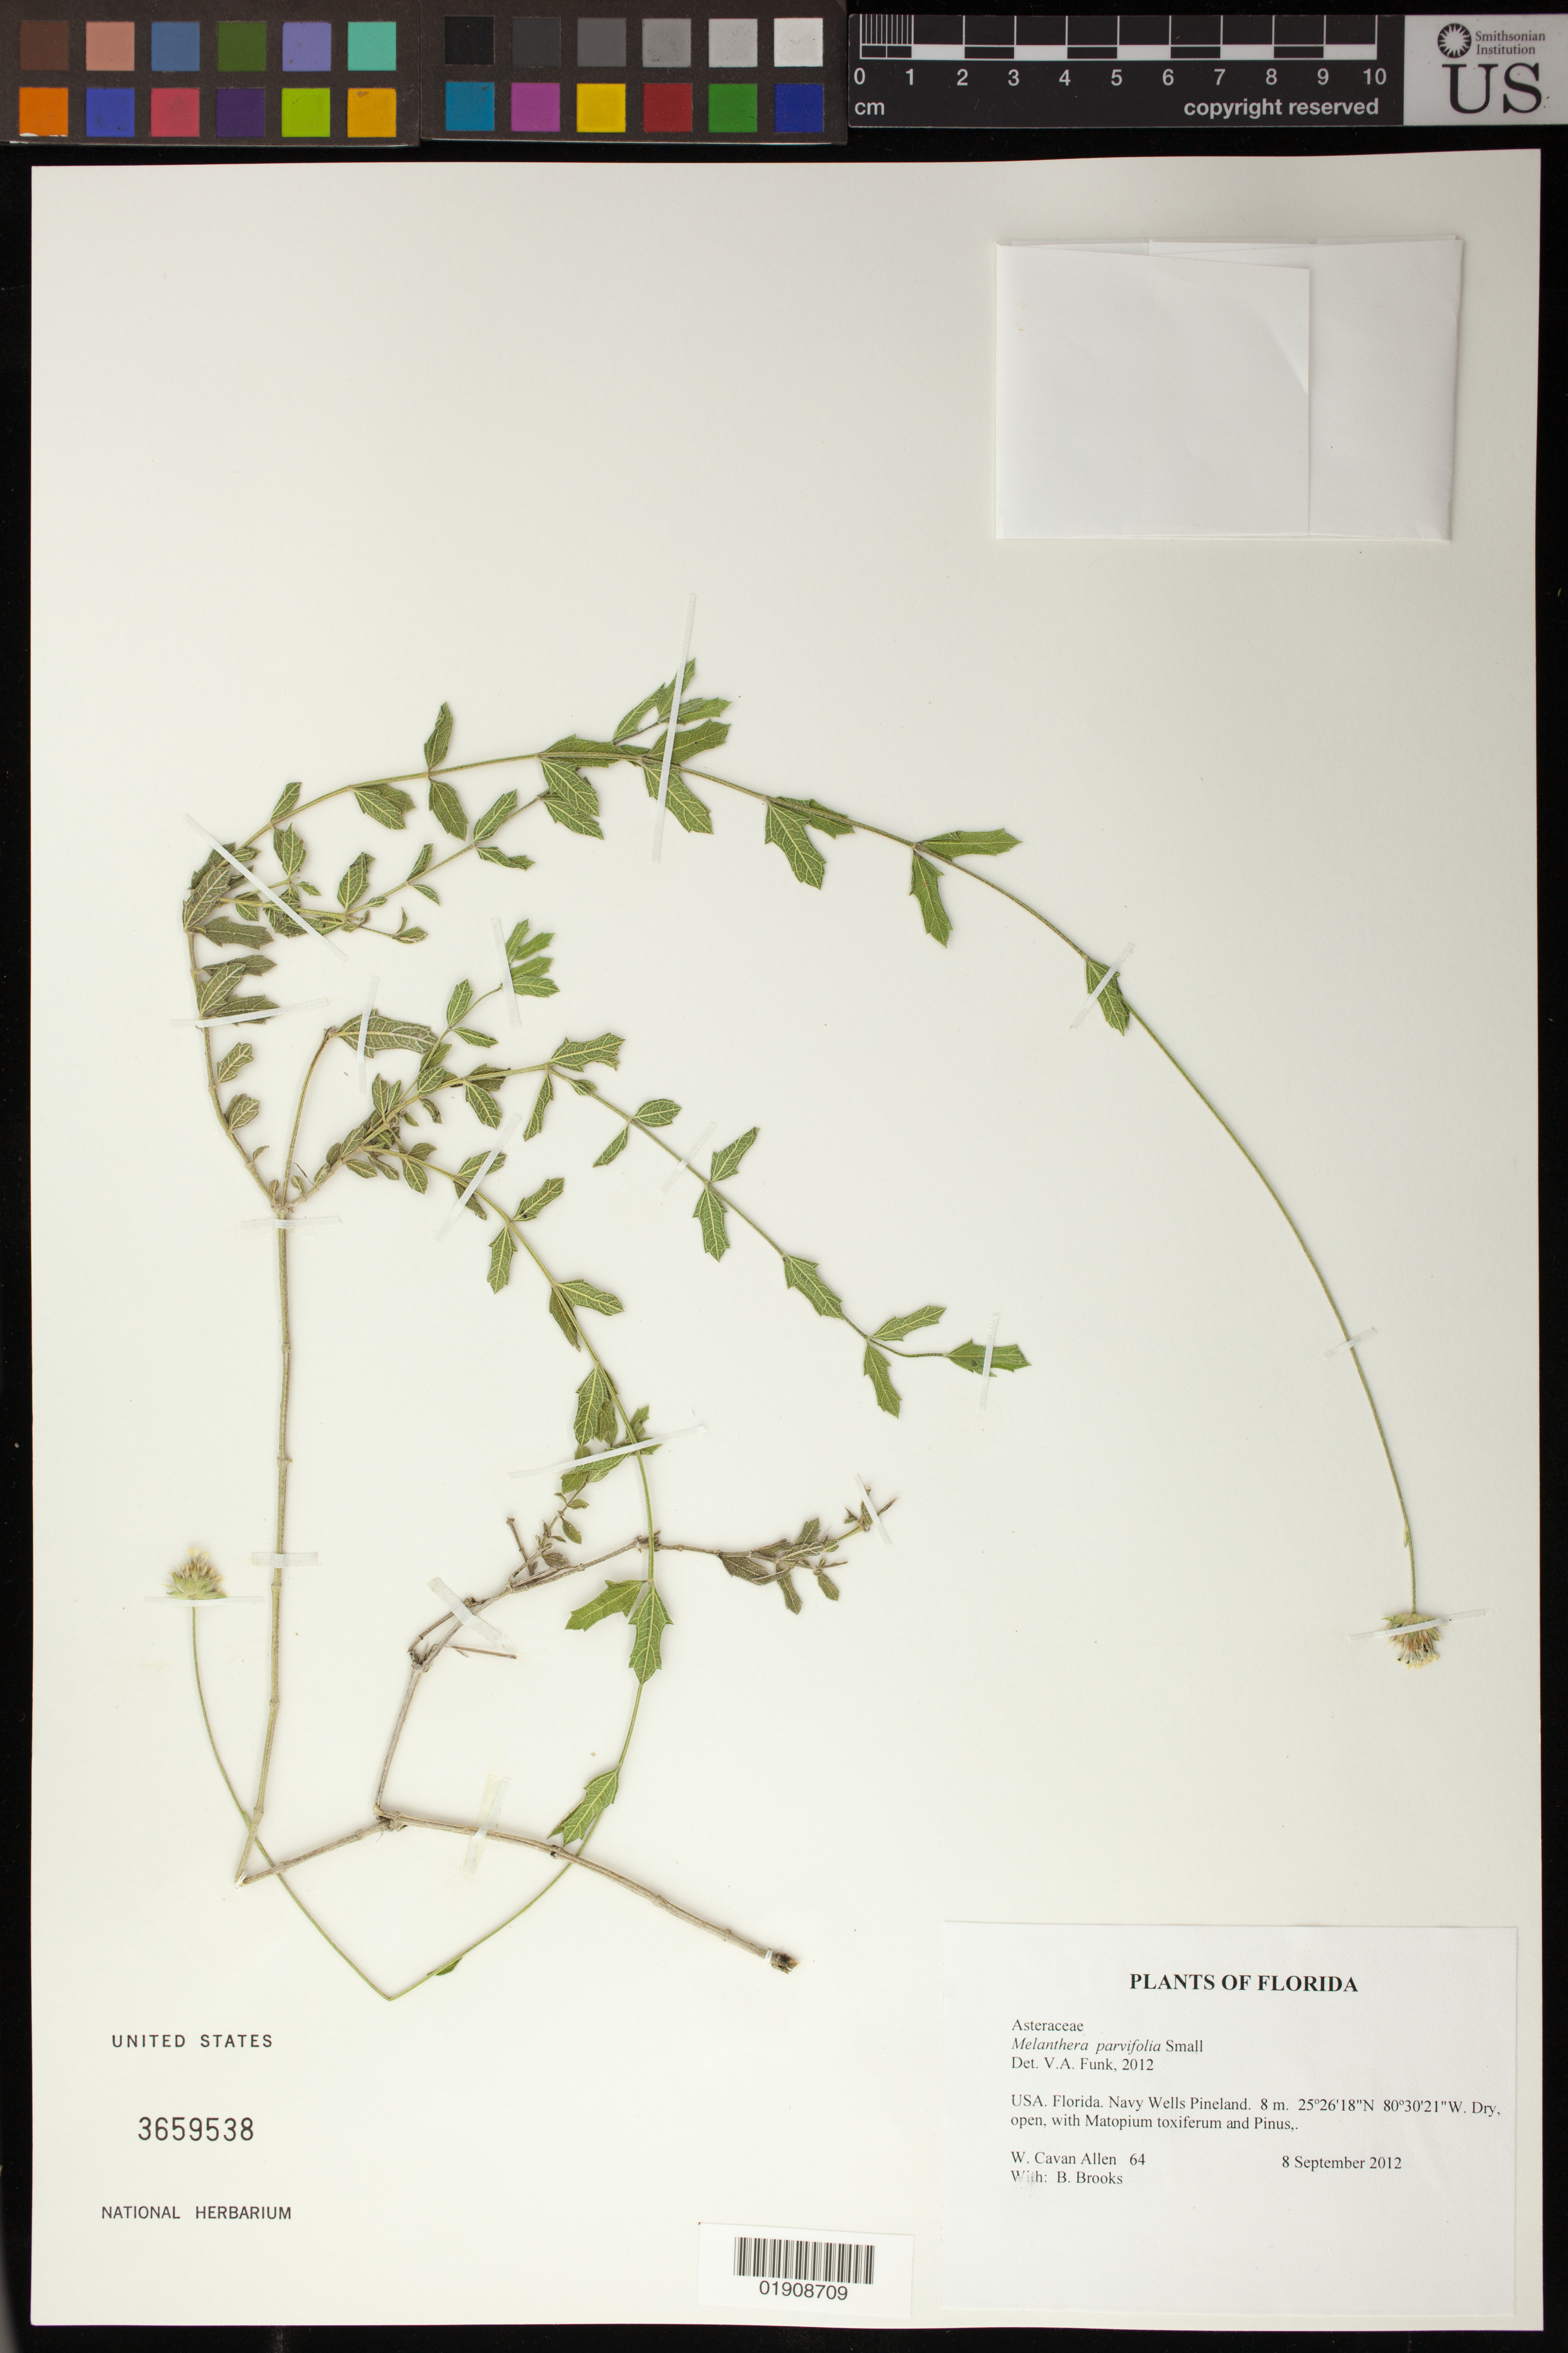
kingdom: Plantae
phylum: Tracheophyta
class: Magnoliopsida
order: Asterales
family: Asteraceae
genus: Melanthera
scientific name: Melanthera parvifolia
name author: Small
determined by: Funk, Vicki A., (BOT), Smithsonian Institution - National Museum of Natural History (UNITED STATES)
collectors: W. C. Allen & B. Brooks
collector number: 64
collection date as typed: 8 September 2012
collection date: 2012-09-08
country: United States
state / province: Florida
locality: Navy Wells Pineland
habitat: Dry, open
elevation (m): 8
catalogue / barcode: US 3659538